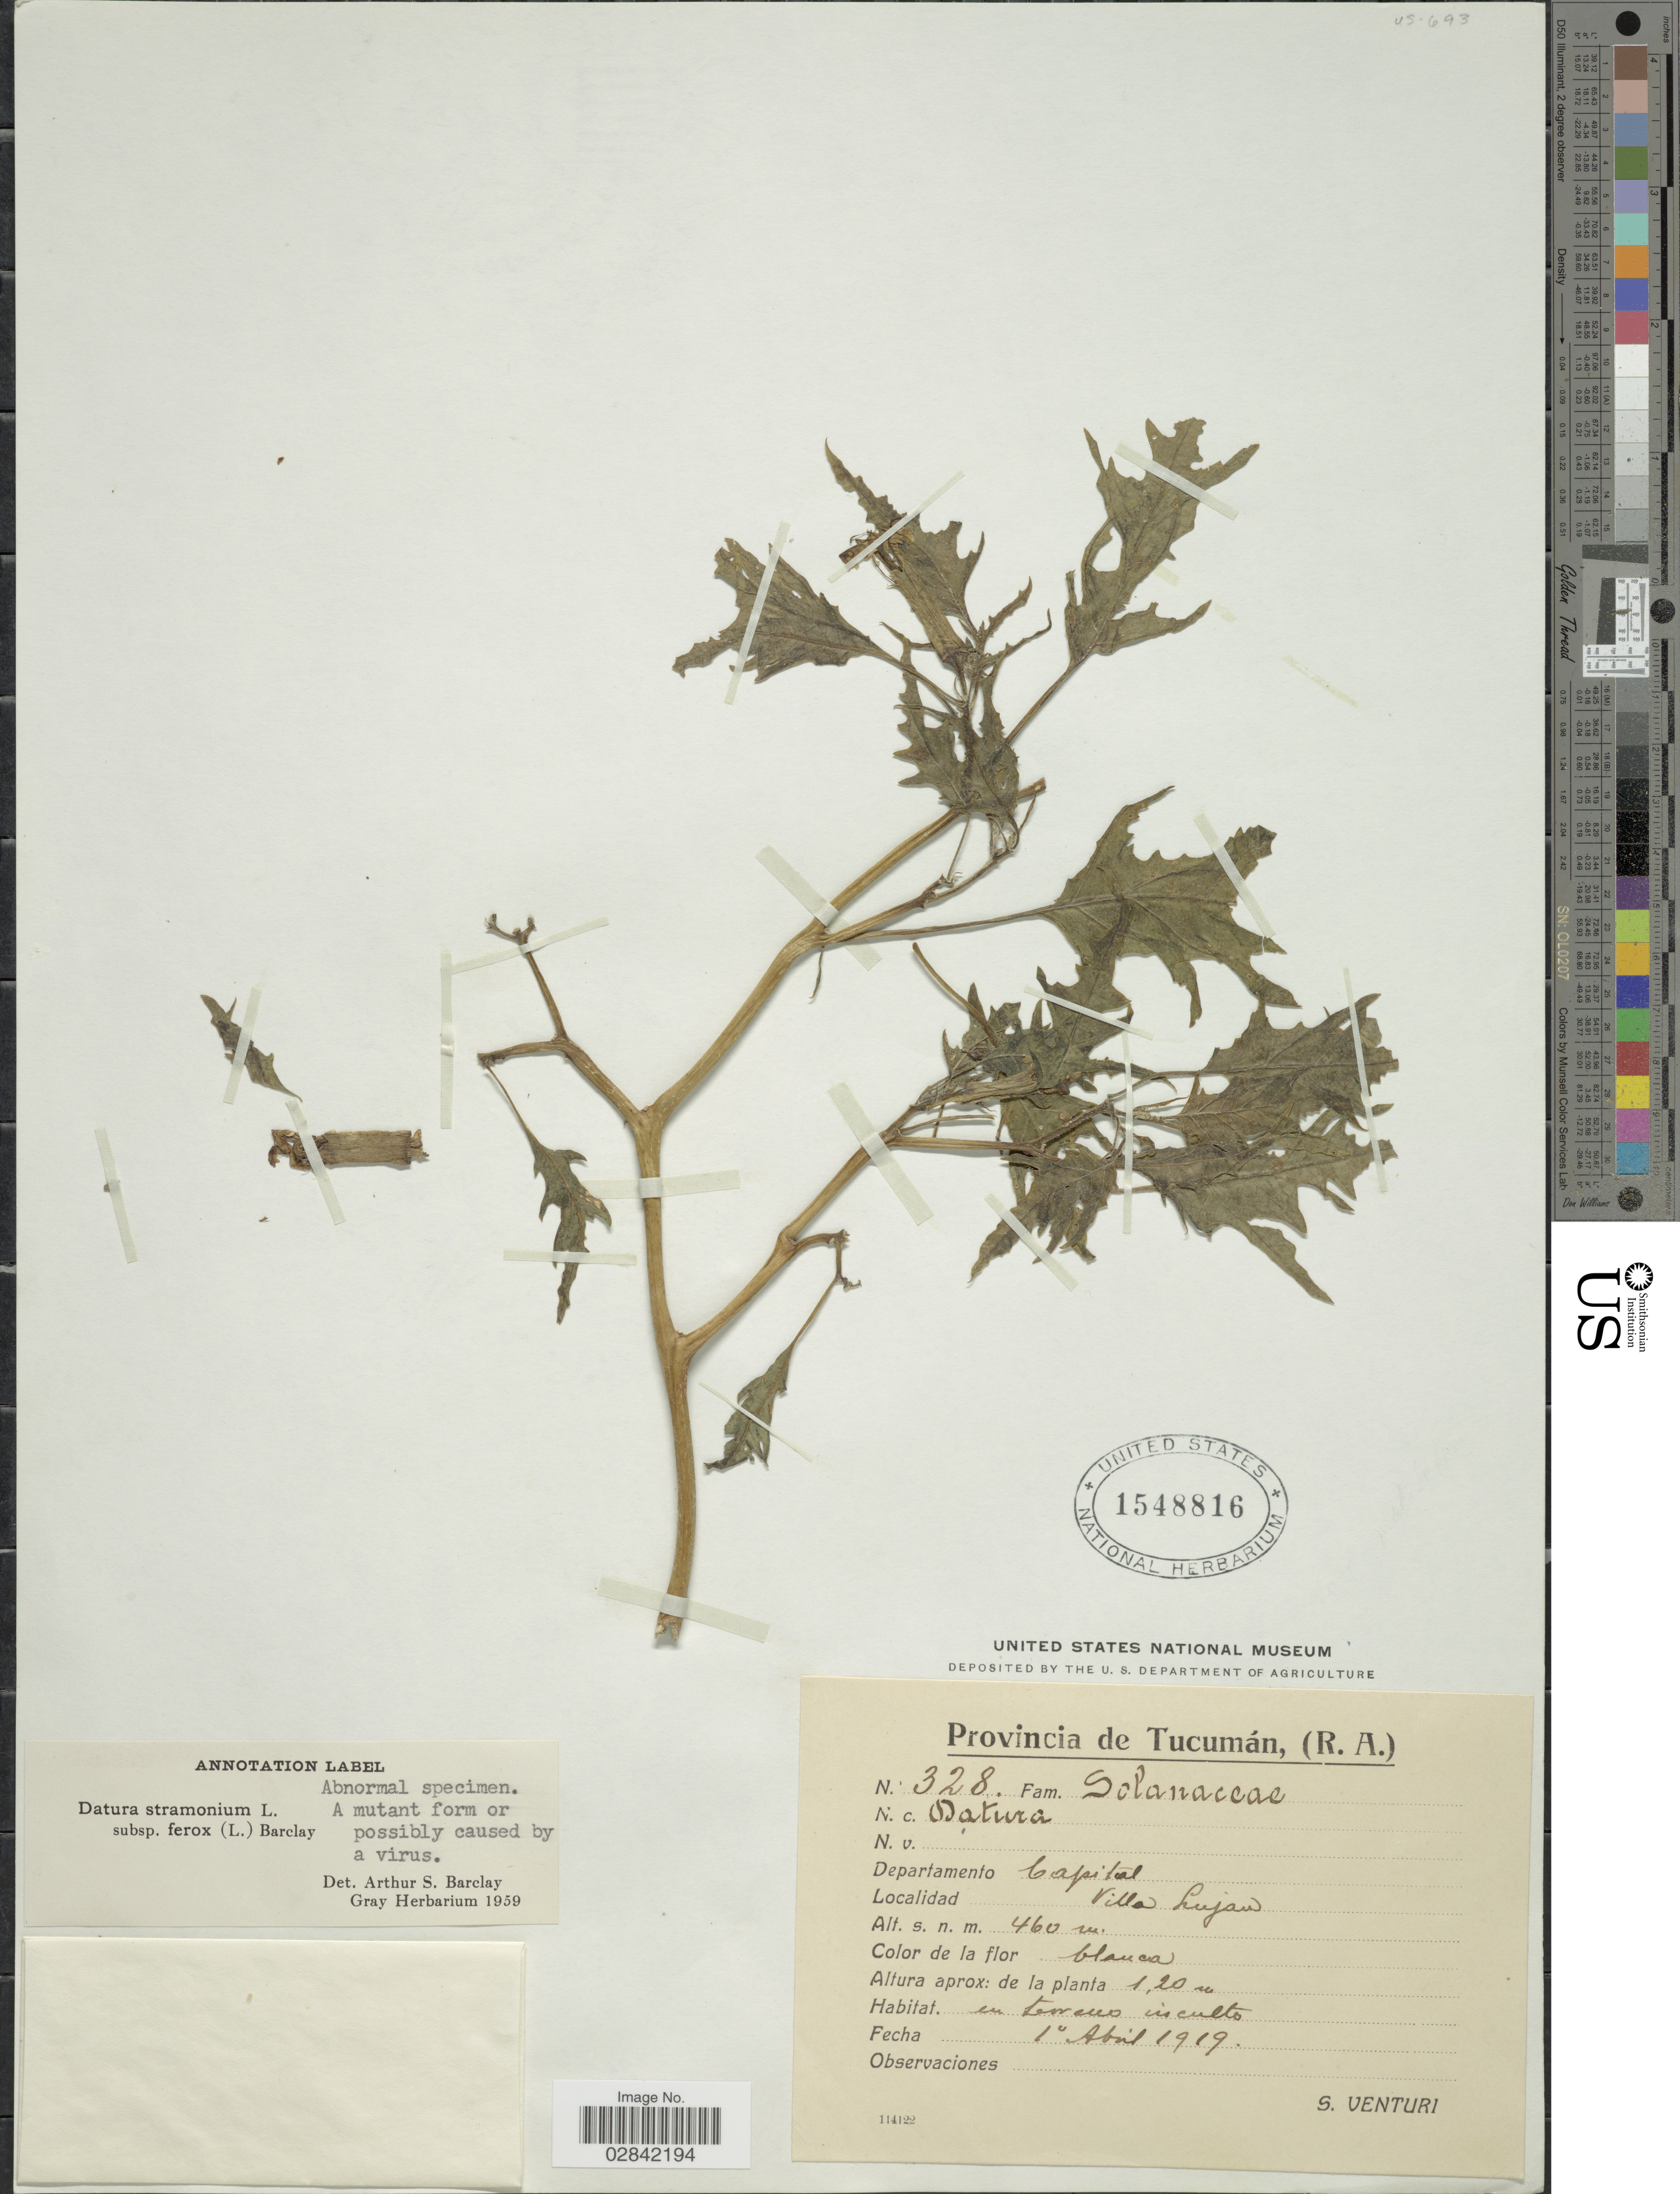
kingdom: Plantae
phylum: Tracheophyta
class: Magnoliopsida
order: Solanales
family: Solanaceae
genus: Datura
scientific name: Datura stramonium var. tatula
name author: (L.) Torr.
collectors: S. Venturi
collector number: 328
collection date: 1919-04-01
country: Argentina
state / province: Tucuman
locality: Provincia de Tucumán, (R.A.), Departamento Capital, Villa Lujan.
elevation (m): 460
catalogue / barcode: US 1548816